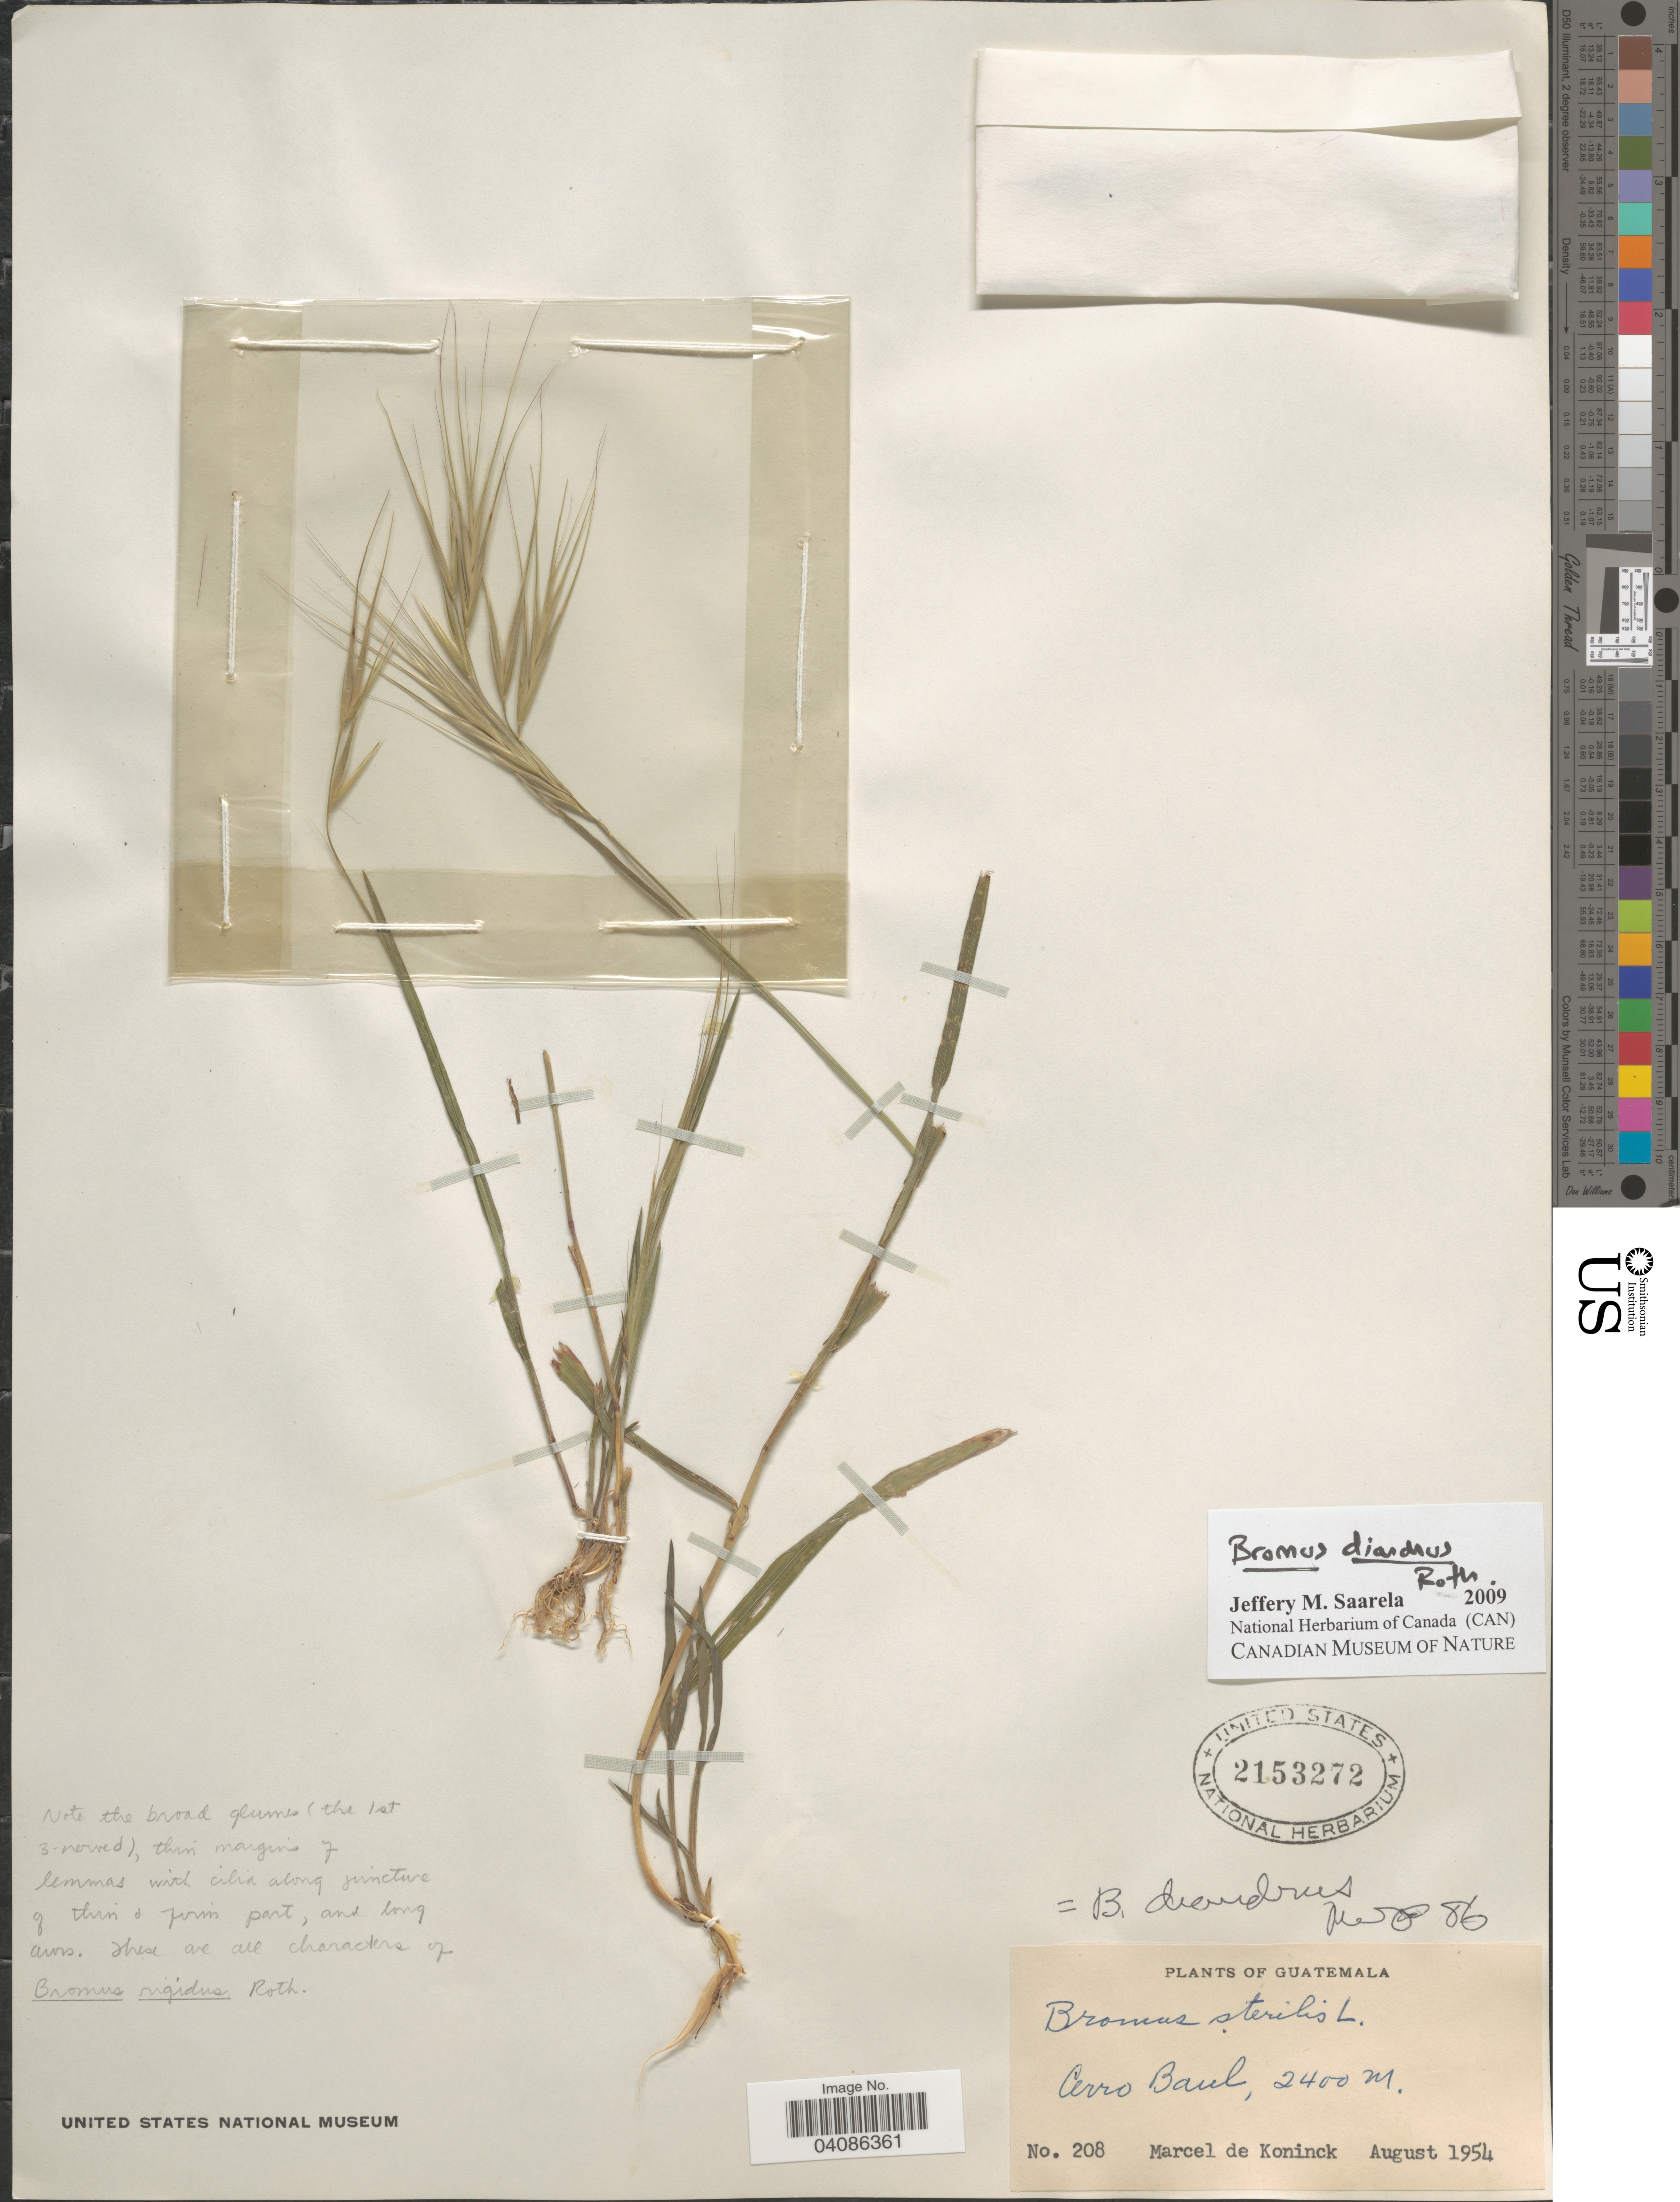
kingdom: Plantae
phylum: Tracheophyta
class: Liliopsida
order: Poales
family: Poaceae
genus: Bromus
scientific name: Bromus diandrus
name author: Roth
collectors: M. Koninck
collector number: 208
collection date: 1954-08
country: Guatemala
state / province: Guatemala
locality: Cerro Baul.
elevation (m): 2400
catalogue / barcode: US 2153272